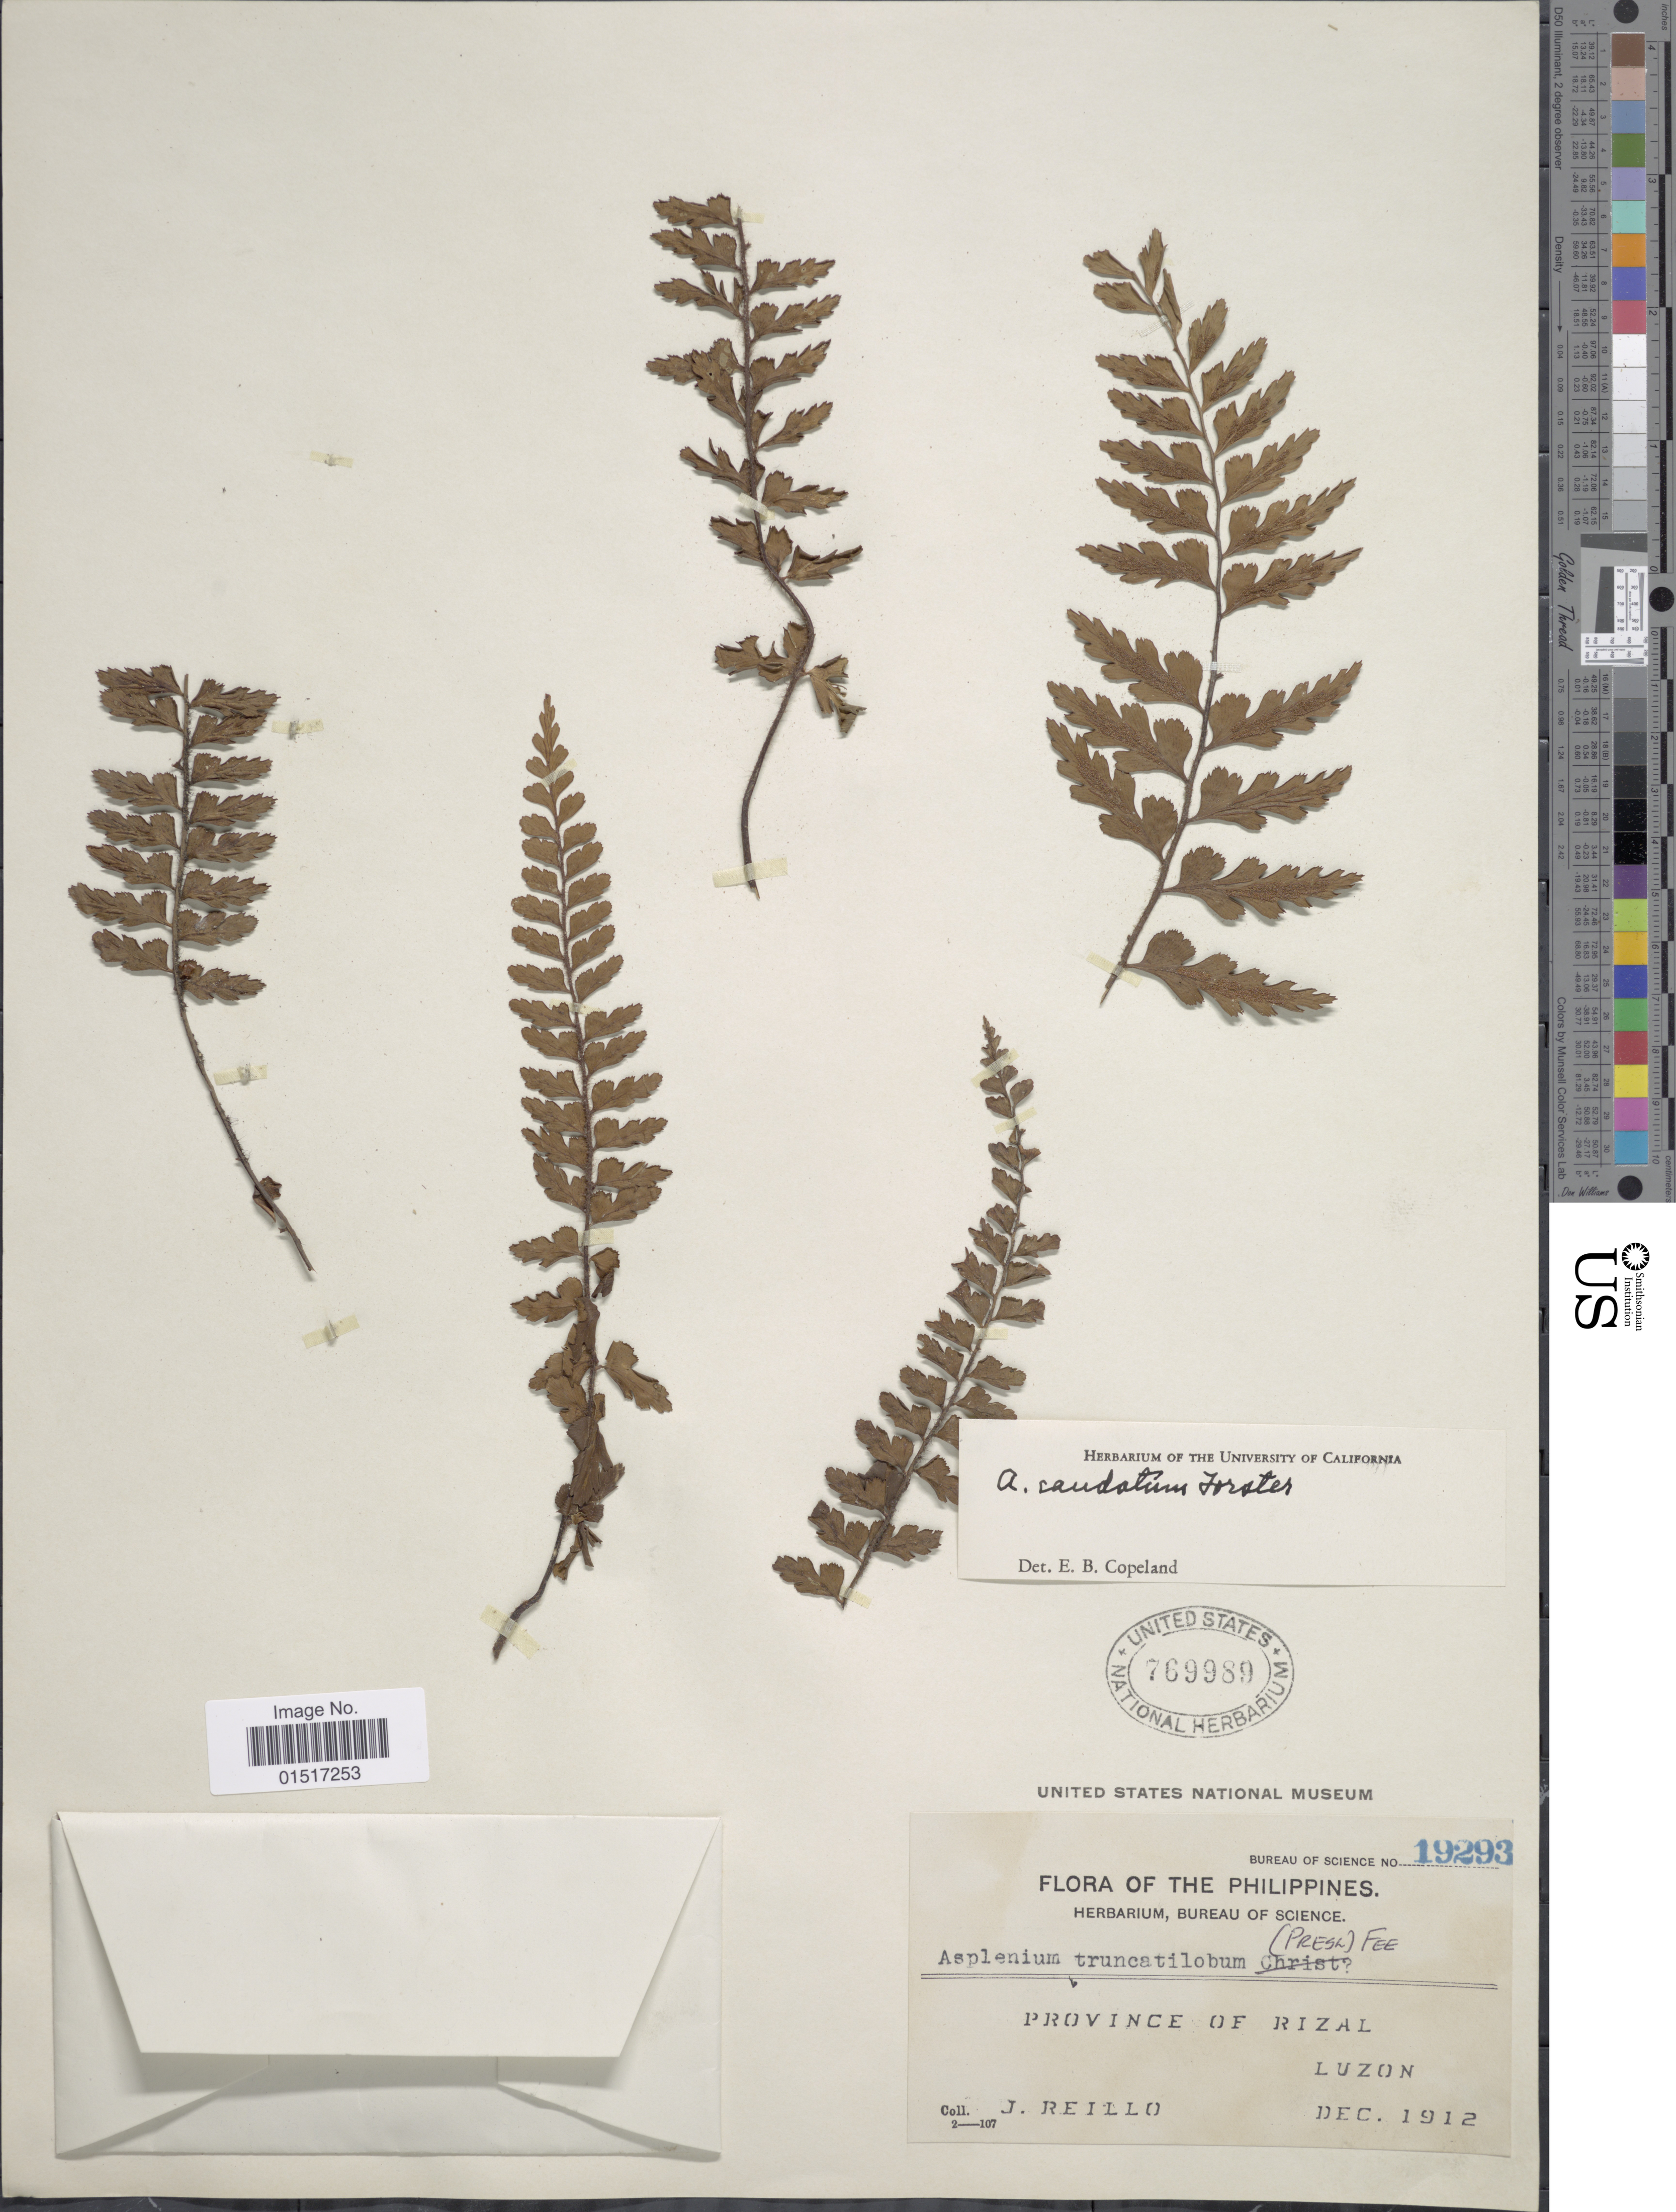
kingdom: Plantae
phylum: Tracheophyta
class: Polypodiopsida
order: Polypodiales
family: Aspleniaceae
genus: Asplenium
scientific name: Asplenium truncatilobum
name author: (C. Presl) Fée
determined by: Salgado, A. E.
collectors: J. Reillo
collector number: Bureau of Science 19293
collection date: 1912-12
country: Philippines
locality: Province of Rizal, Luzon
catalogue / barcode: US 769989